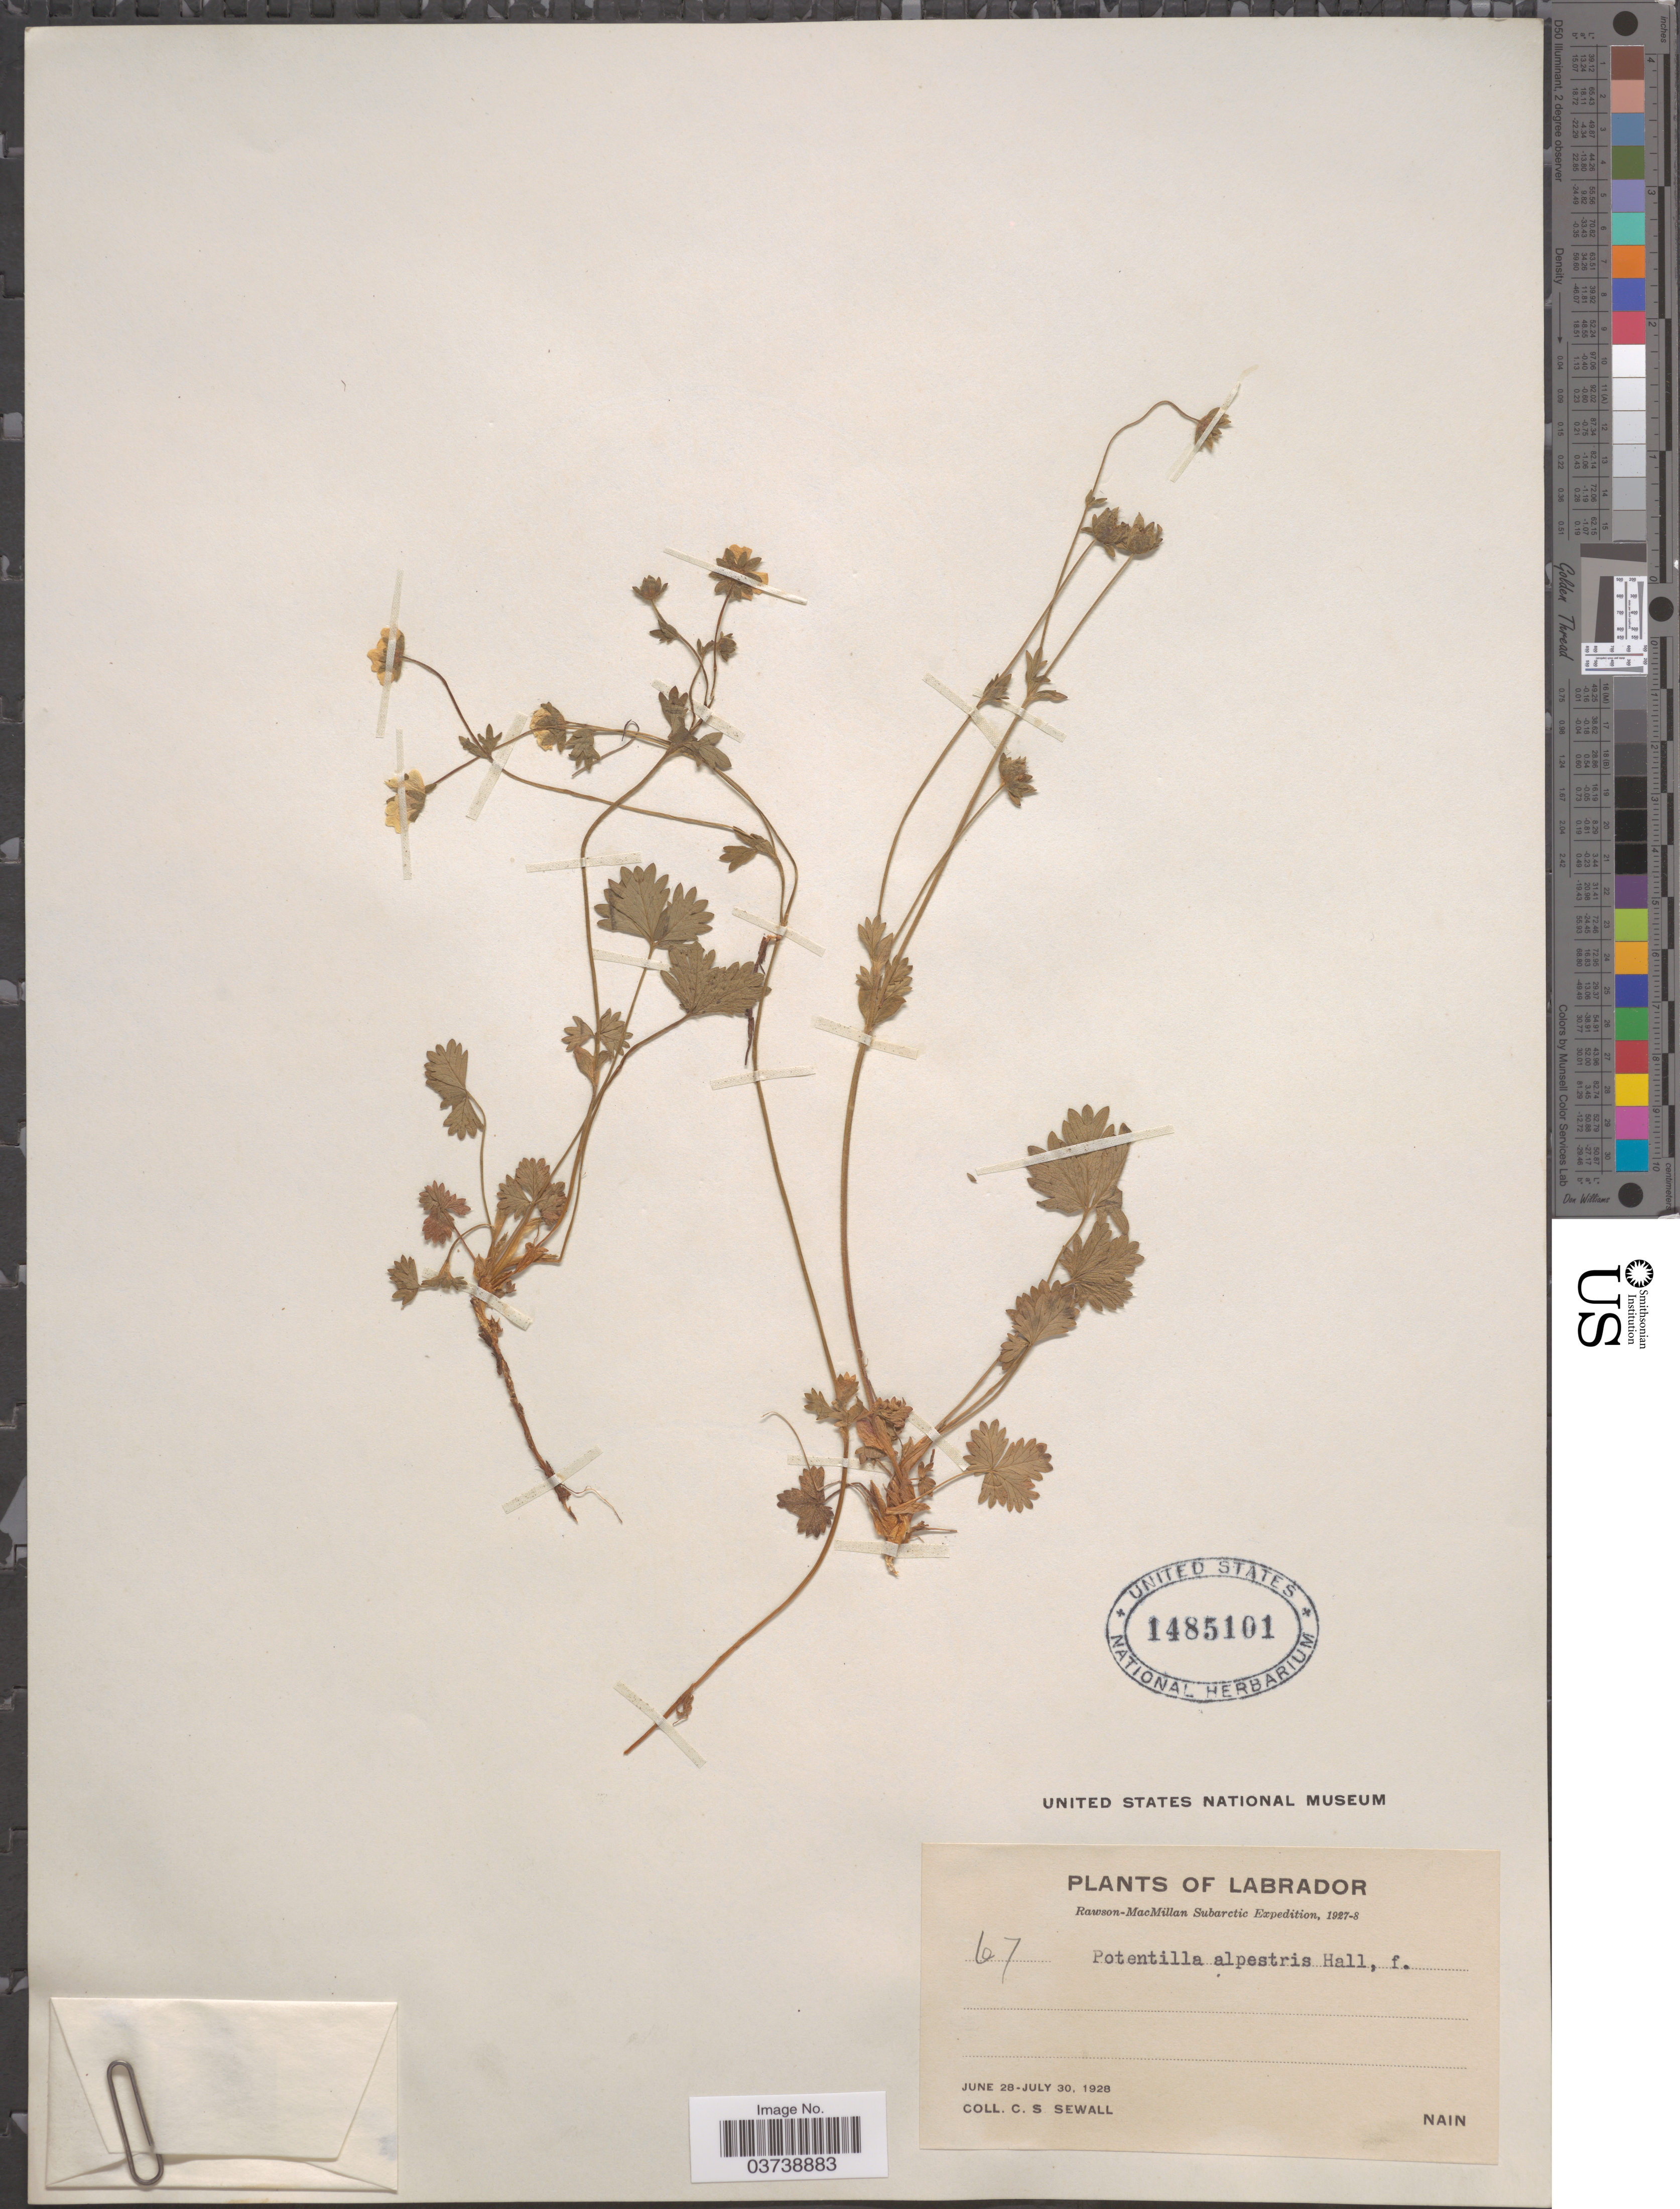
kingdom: Plantae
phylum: Tracheophyta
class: Magnoliopsida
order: Rosales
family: Rosaceae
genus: Potentilla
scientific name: Potentilla crantzii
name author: (Crantz) Beck ex Fritsch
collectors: C. Sewall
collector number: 67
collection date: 1928-06-28/1928-07-30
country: Canada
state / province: Newfoundland and Labrador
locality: Nain.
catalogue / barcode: US 1485101